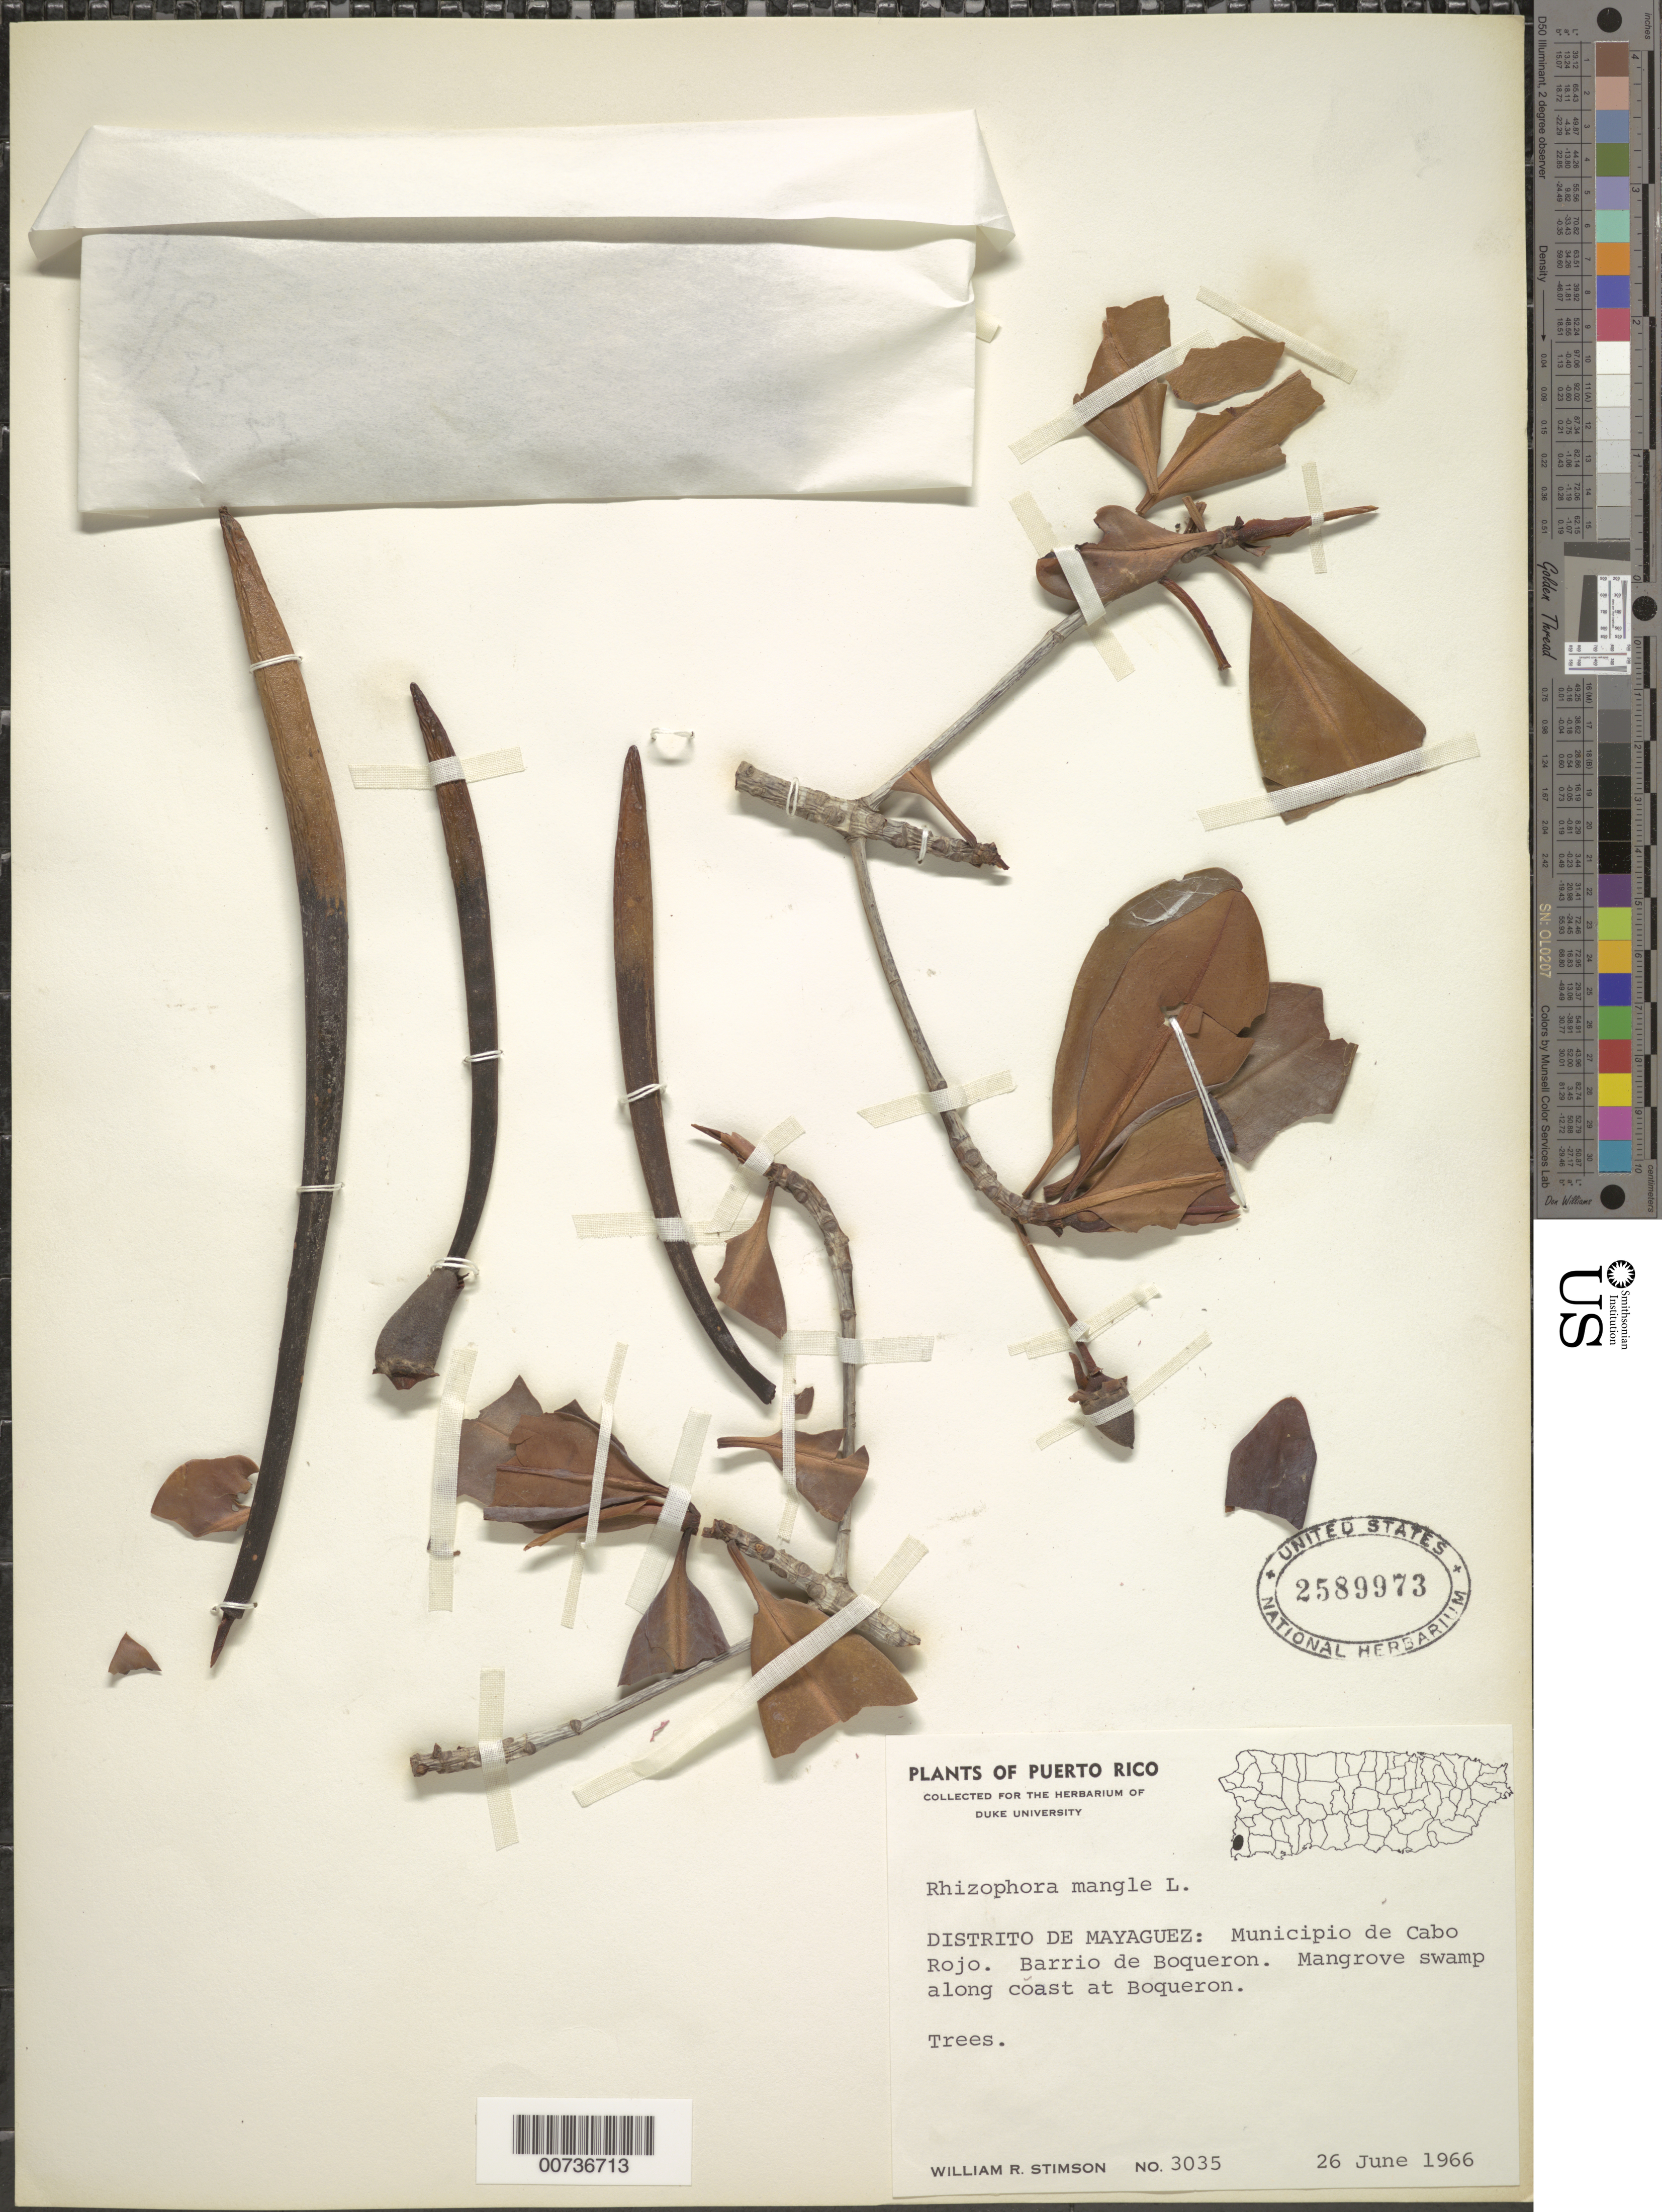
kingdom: Plantae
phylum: Tracheophyta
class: Magnoliopsida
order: Malpighiales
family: Rhizophoraceae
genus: Rhizophora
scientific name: Rhizophora mangle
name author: L.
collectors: W. R. Stimson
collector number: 3035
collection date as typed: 26 Jun 1966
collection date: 1966-06-26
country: Puerto Rico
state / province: Cabo Rojo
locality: Mun. Cabo Rojo. Barrio Boqueron, along coast at Boqueron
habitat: Mangrove swamp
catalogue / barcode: US 2589973